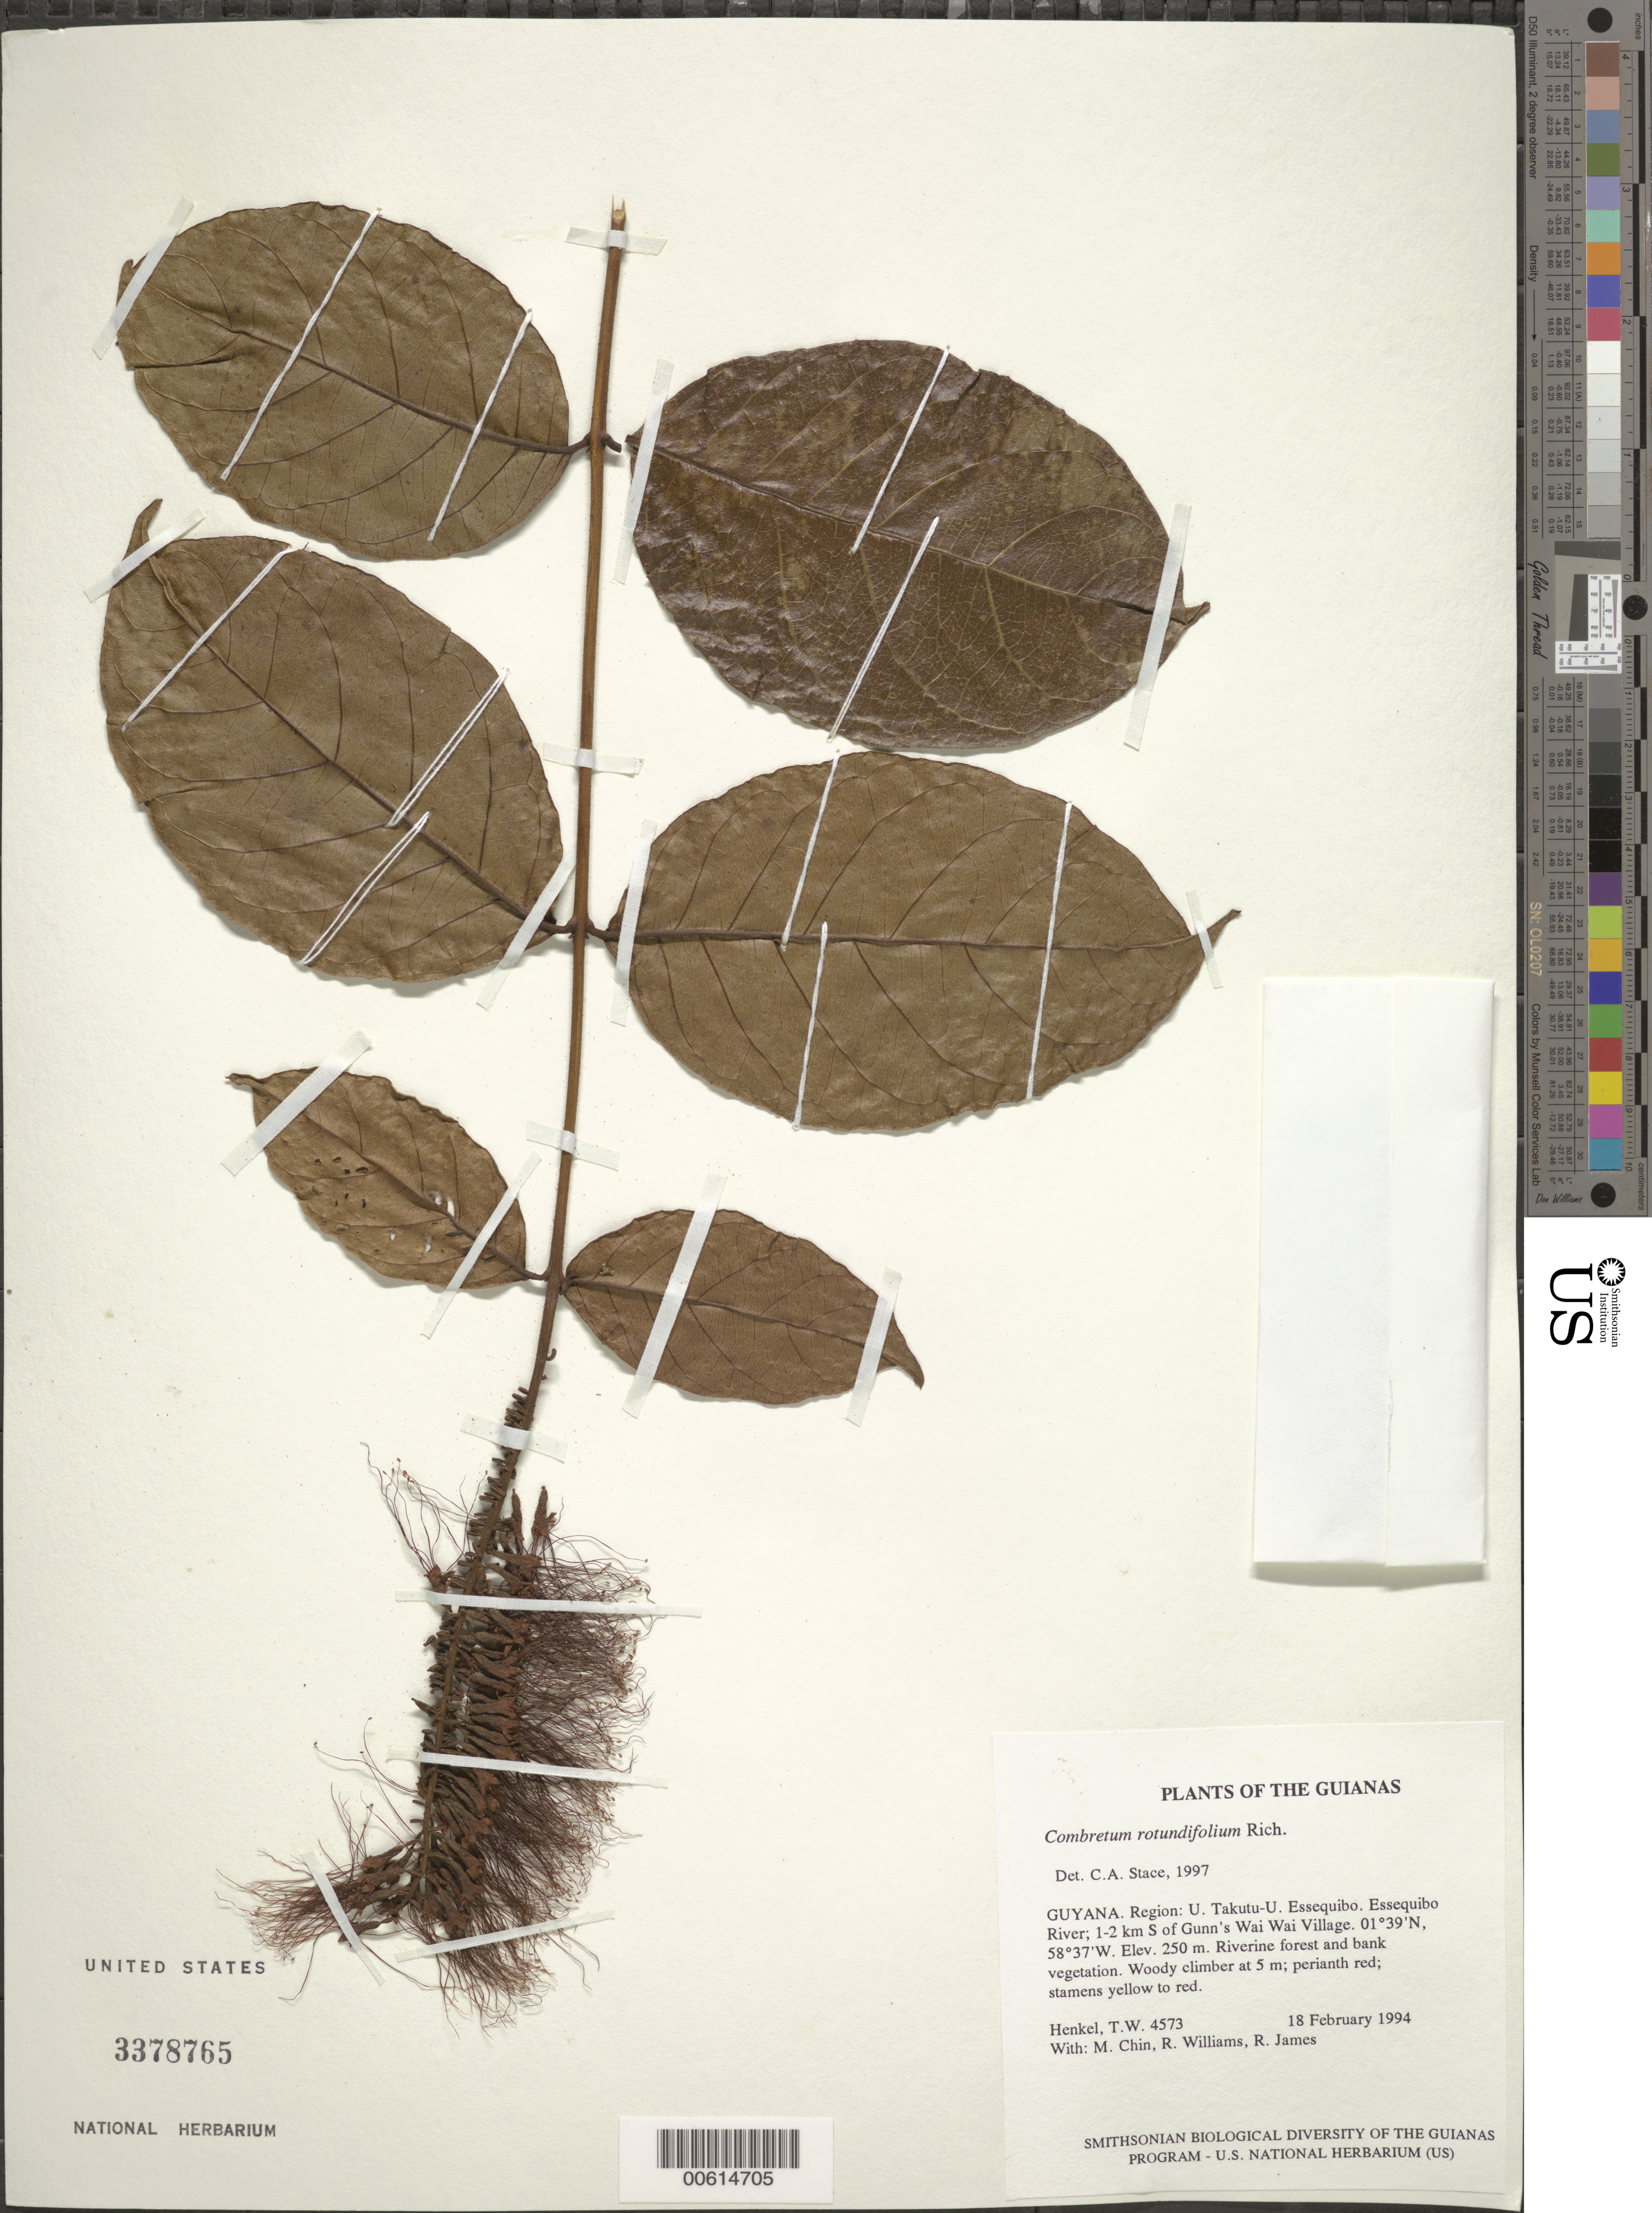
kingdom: Plantae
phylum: Tracheophyta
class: Magnoliopsida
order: Myrtales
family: Combretaceae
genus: Combretum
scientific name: Combretum rotundifolium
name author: Rich.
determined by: Stace, C. A.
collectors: T. Henkel, M. Chin, R. Williams & R. James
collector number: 4573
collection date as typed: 18 February 1994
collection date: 1994-02-18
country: Guyana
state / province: U. Takutu-U. Essequibo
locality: Essequibo River; 1-2 km S of Gunn's Wai Wai Village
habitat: Riverine forest and bank vegetation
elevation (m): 250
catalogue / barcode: US 3378765